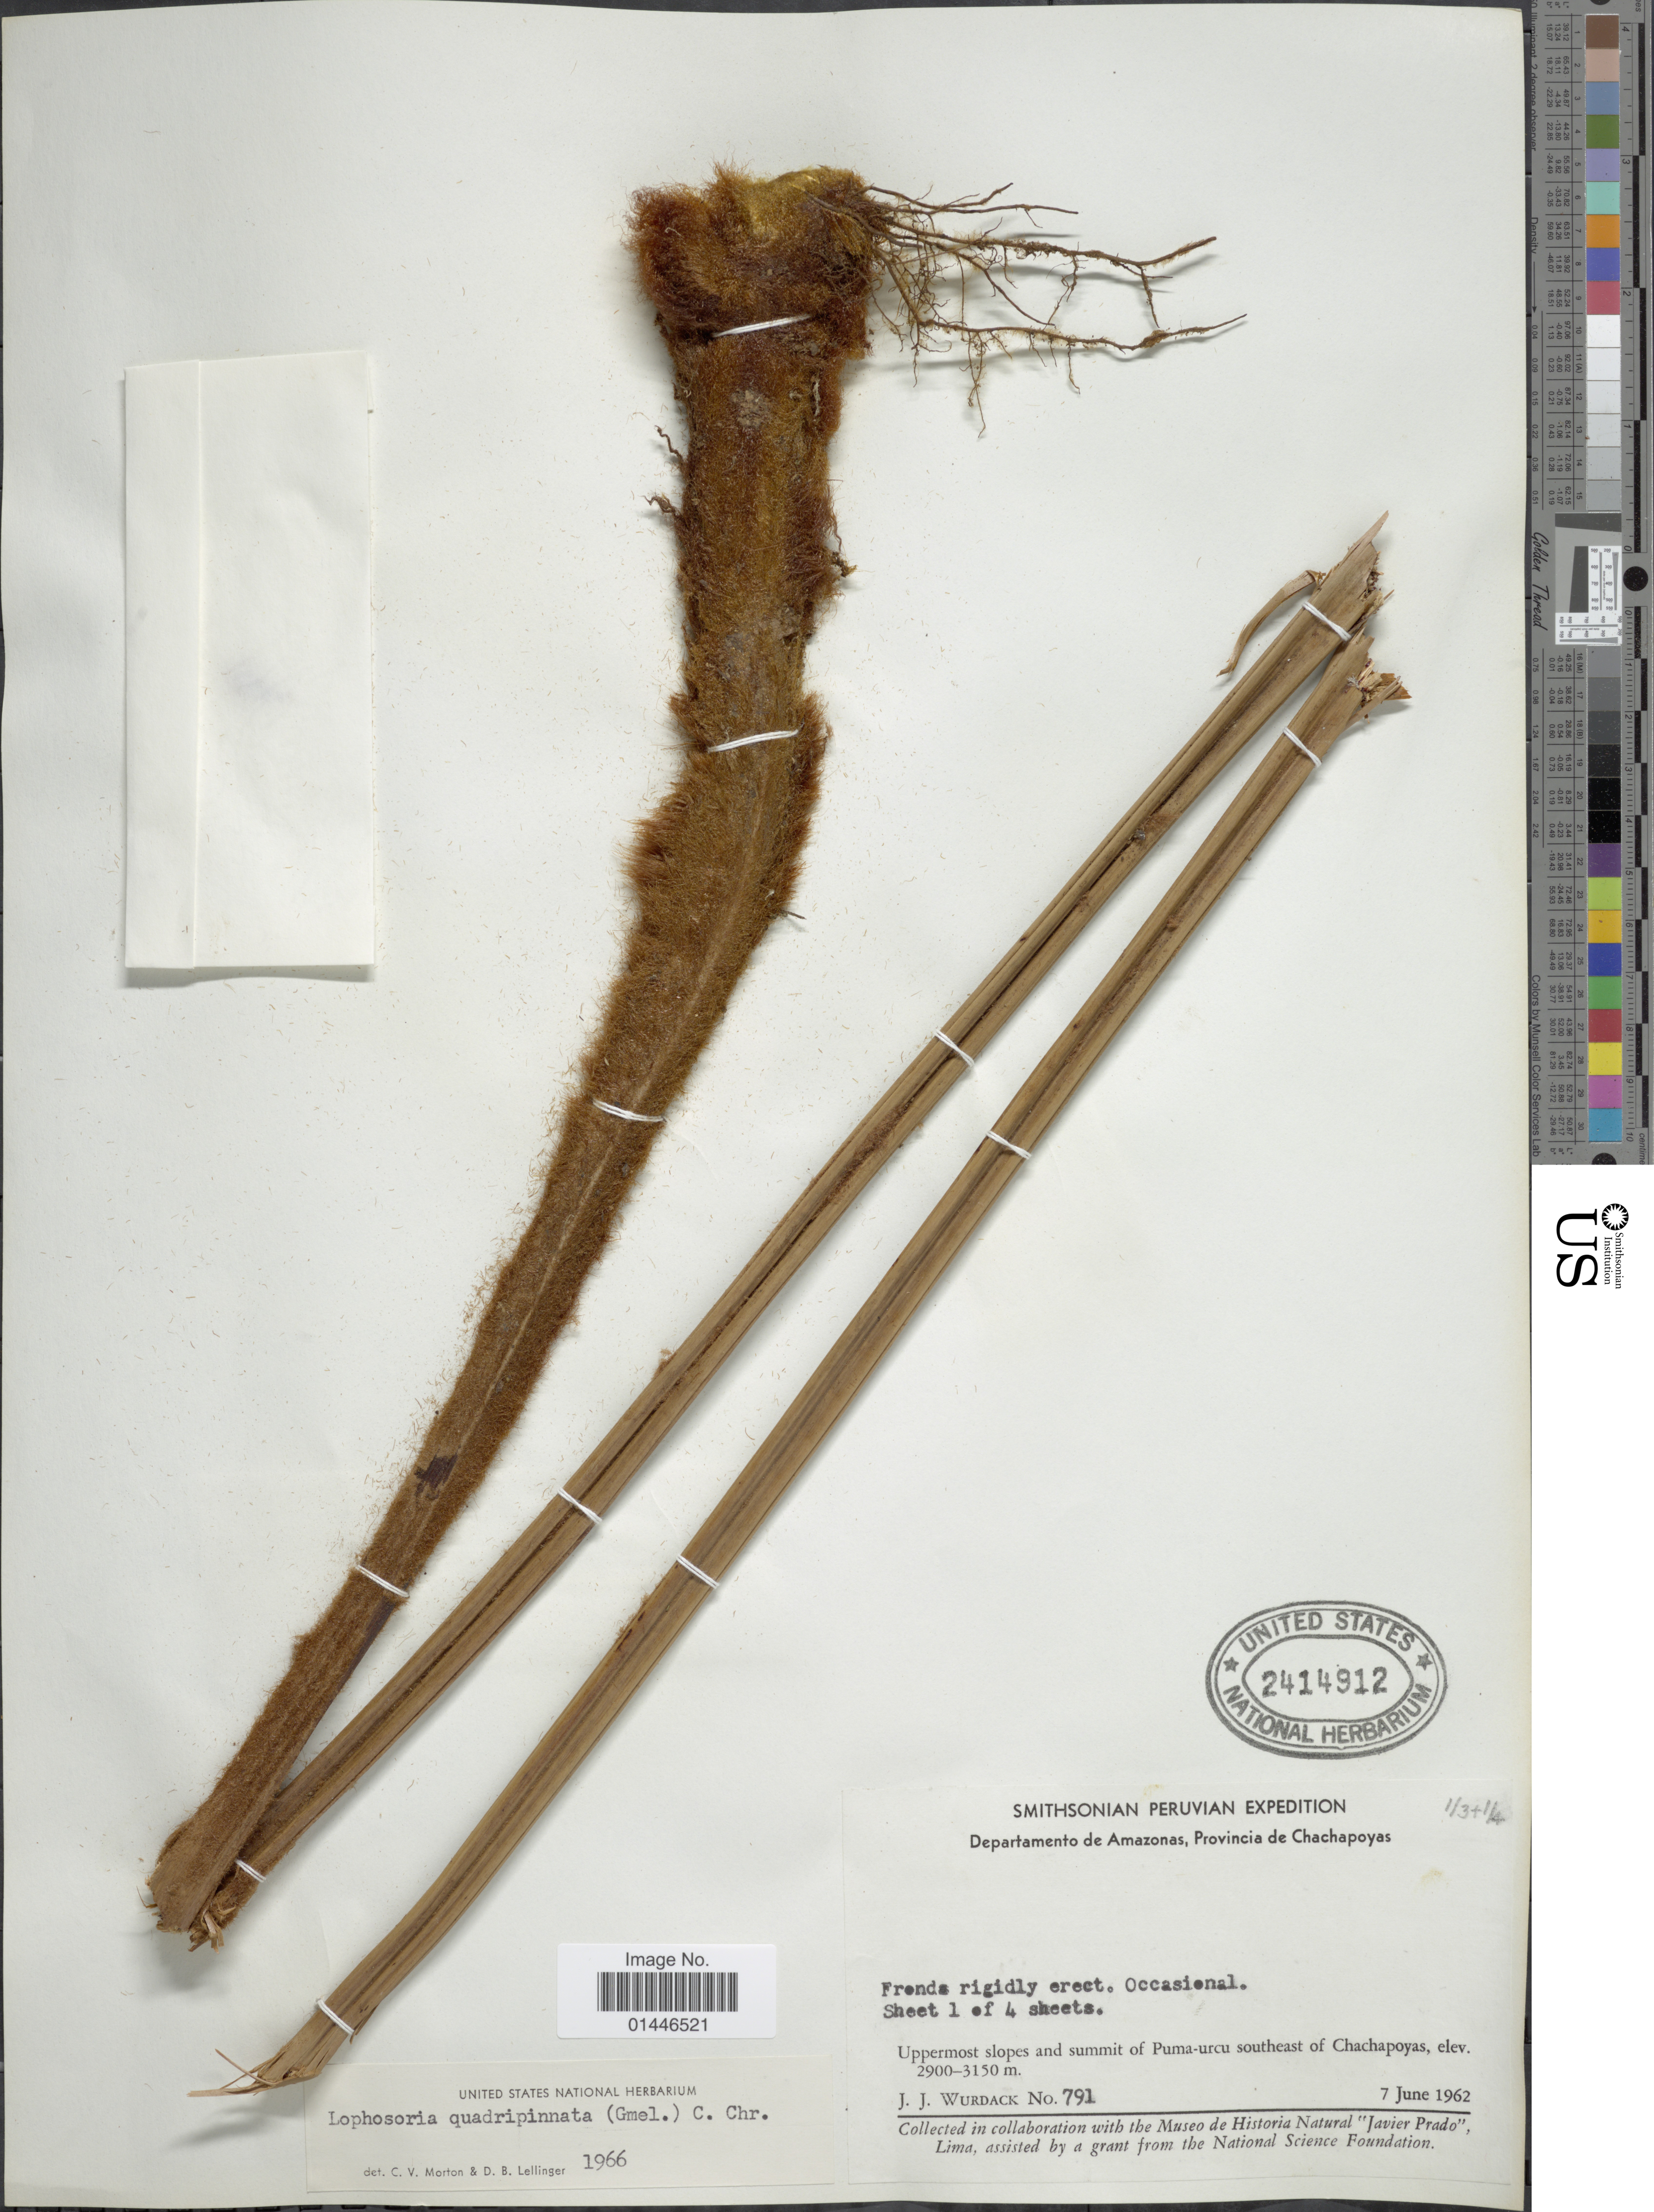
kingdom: Plantae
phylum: Tracheophyta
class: Polypodiopsida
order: Cyatheales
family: Dicksoniaceae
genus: Lophosoria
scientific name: Lophosoria quadripinnata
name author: (J.F. Gmel.) C. Chr.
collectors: J. J. Wurdack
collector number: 791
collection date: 1962-06-07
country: Peru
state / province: Amazonas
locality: Provincia de Chachapoyas. Uppermost slopes and summit of Puma-urcu southeast of Chachapoyas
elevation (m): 2900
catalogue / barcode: US 2414912